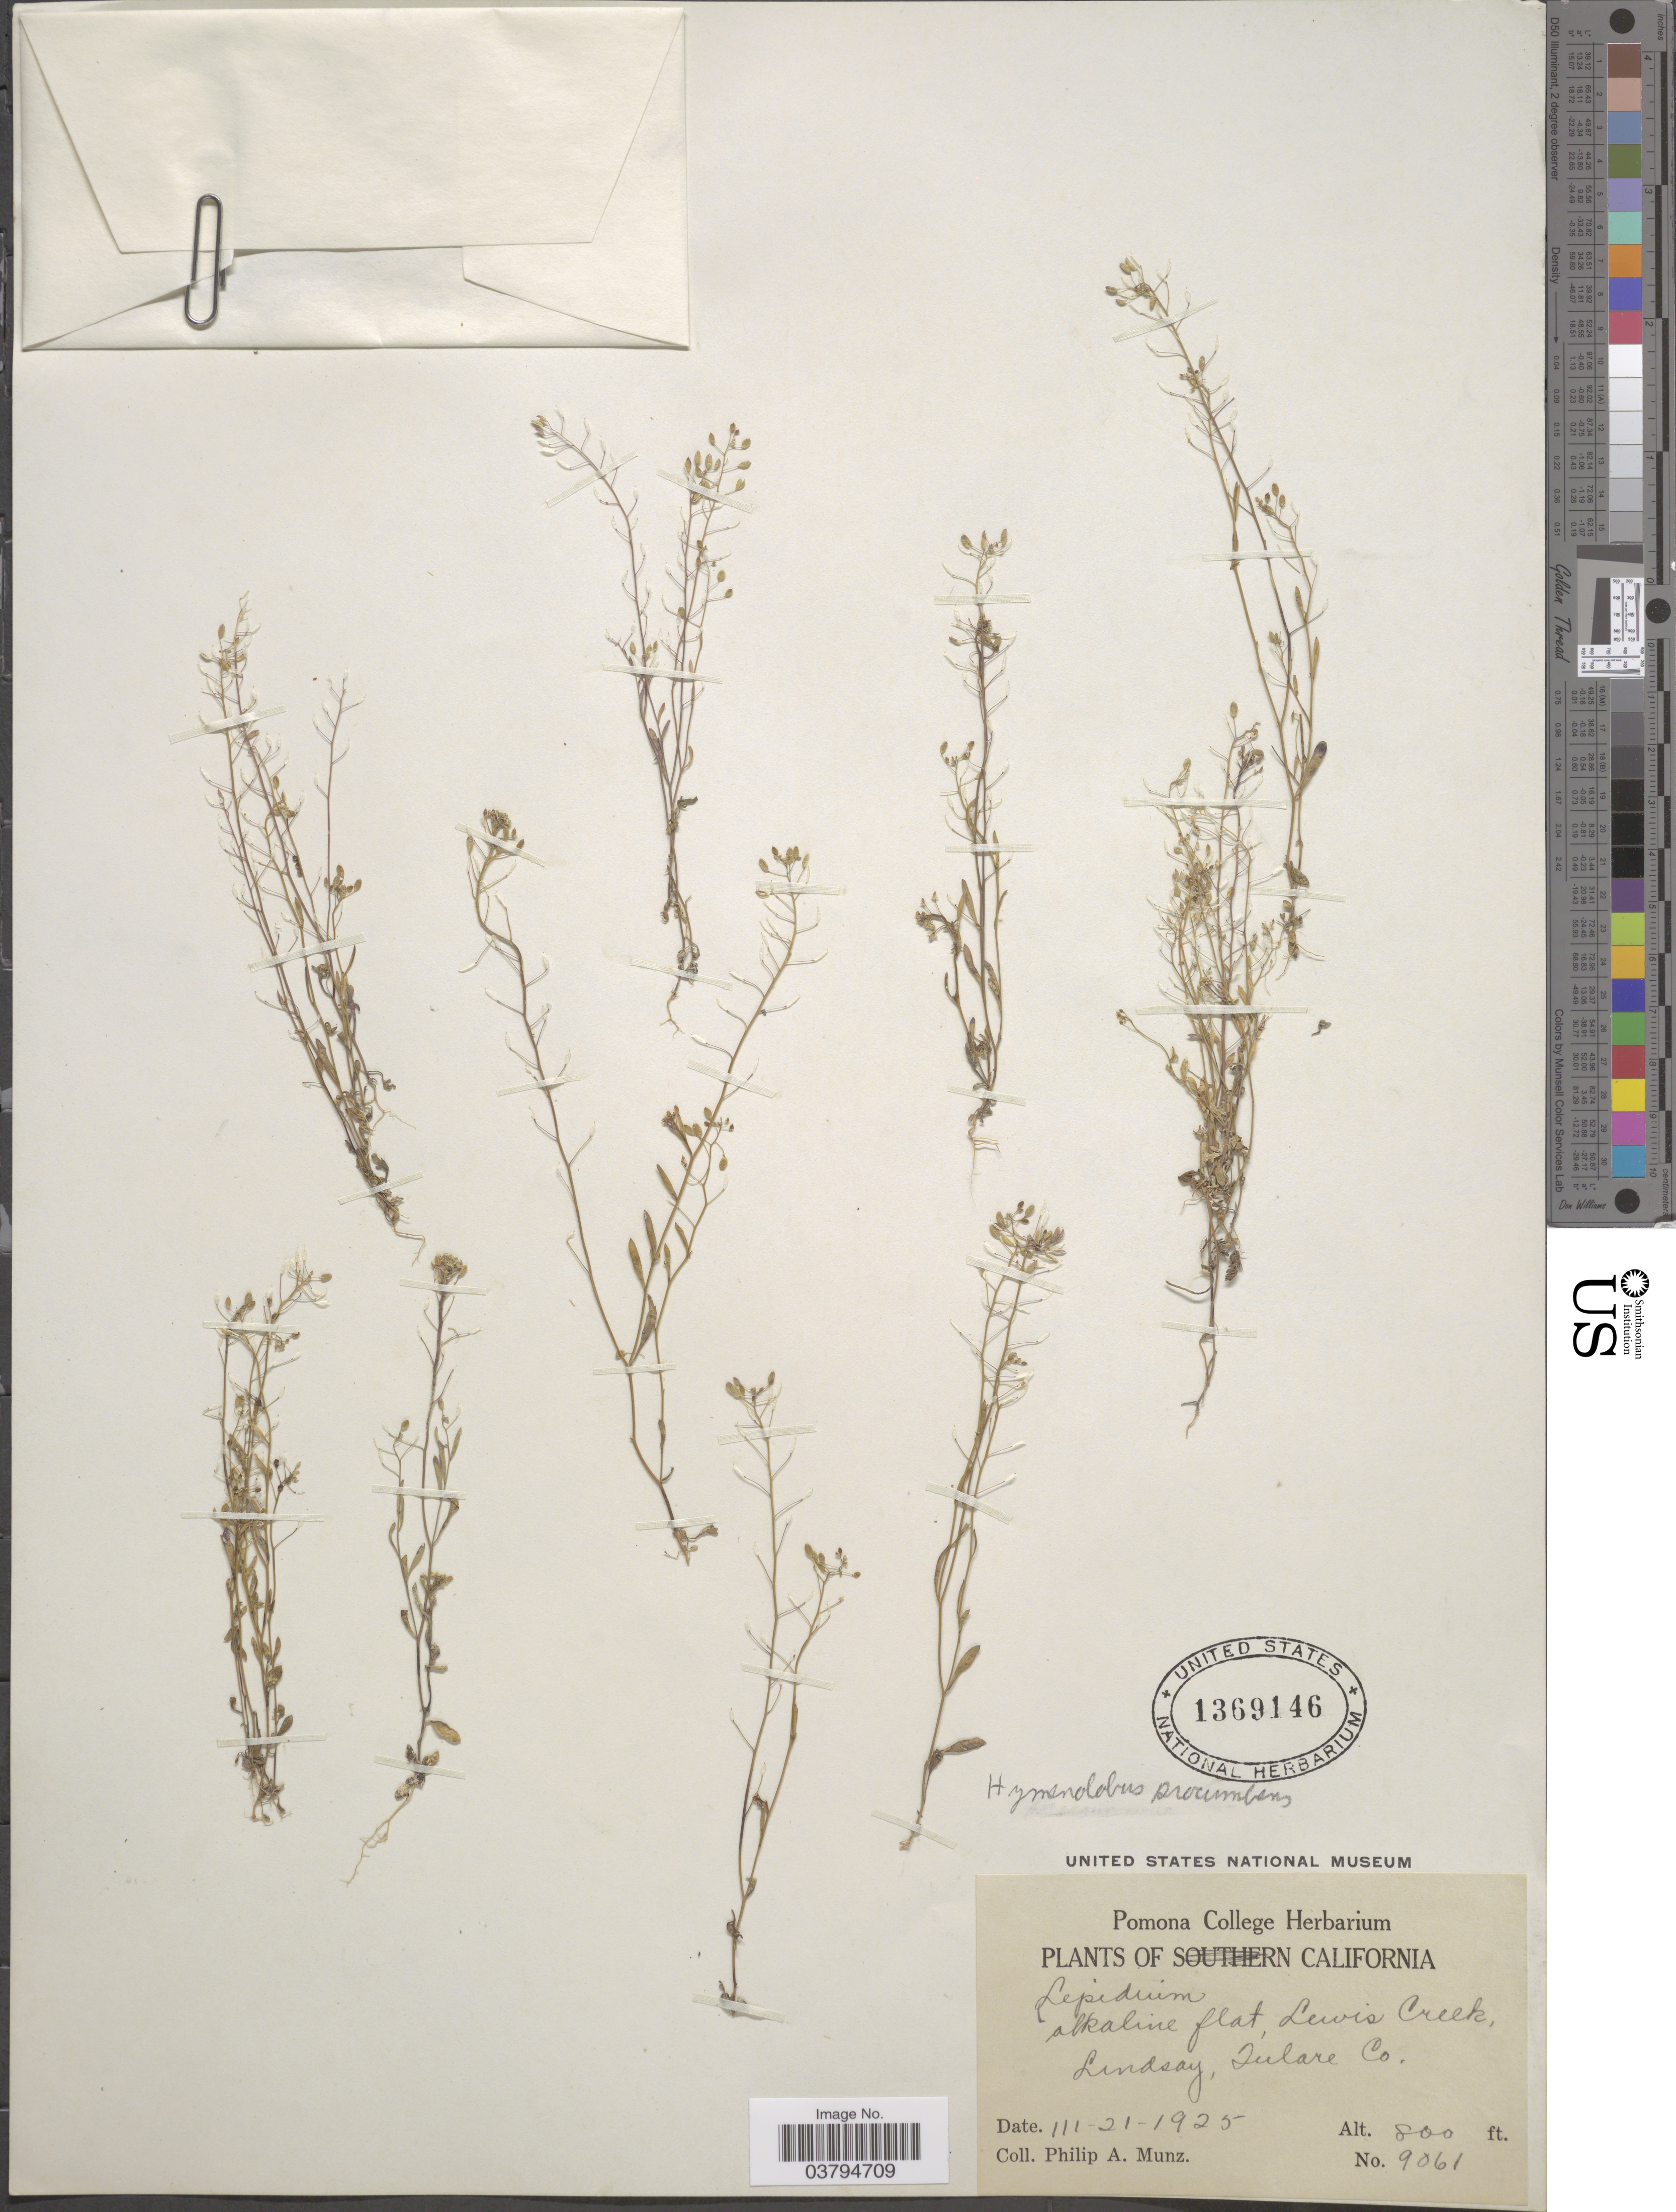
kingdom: Plantae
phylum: Tracheophyta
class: Magnoliopsida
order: Brassicales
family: Brassicaceae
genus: Hornungia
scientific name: Hornungia procumbens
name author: (L.) Hayek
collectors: P. A. Munz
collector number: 9061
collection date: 1925-11-21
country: United States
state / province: California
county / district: Tulare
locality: Lewis Creek. Lindsay, Tulare Co.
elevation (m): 244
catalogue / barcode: US 1369146